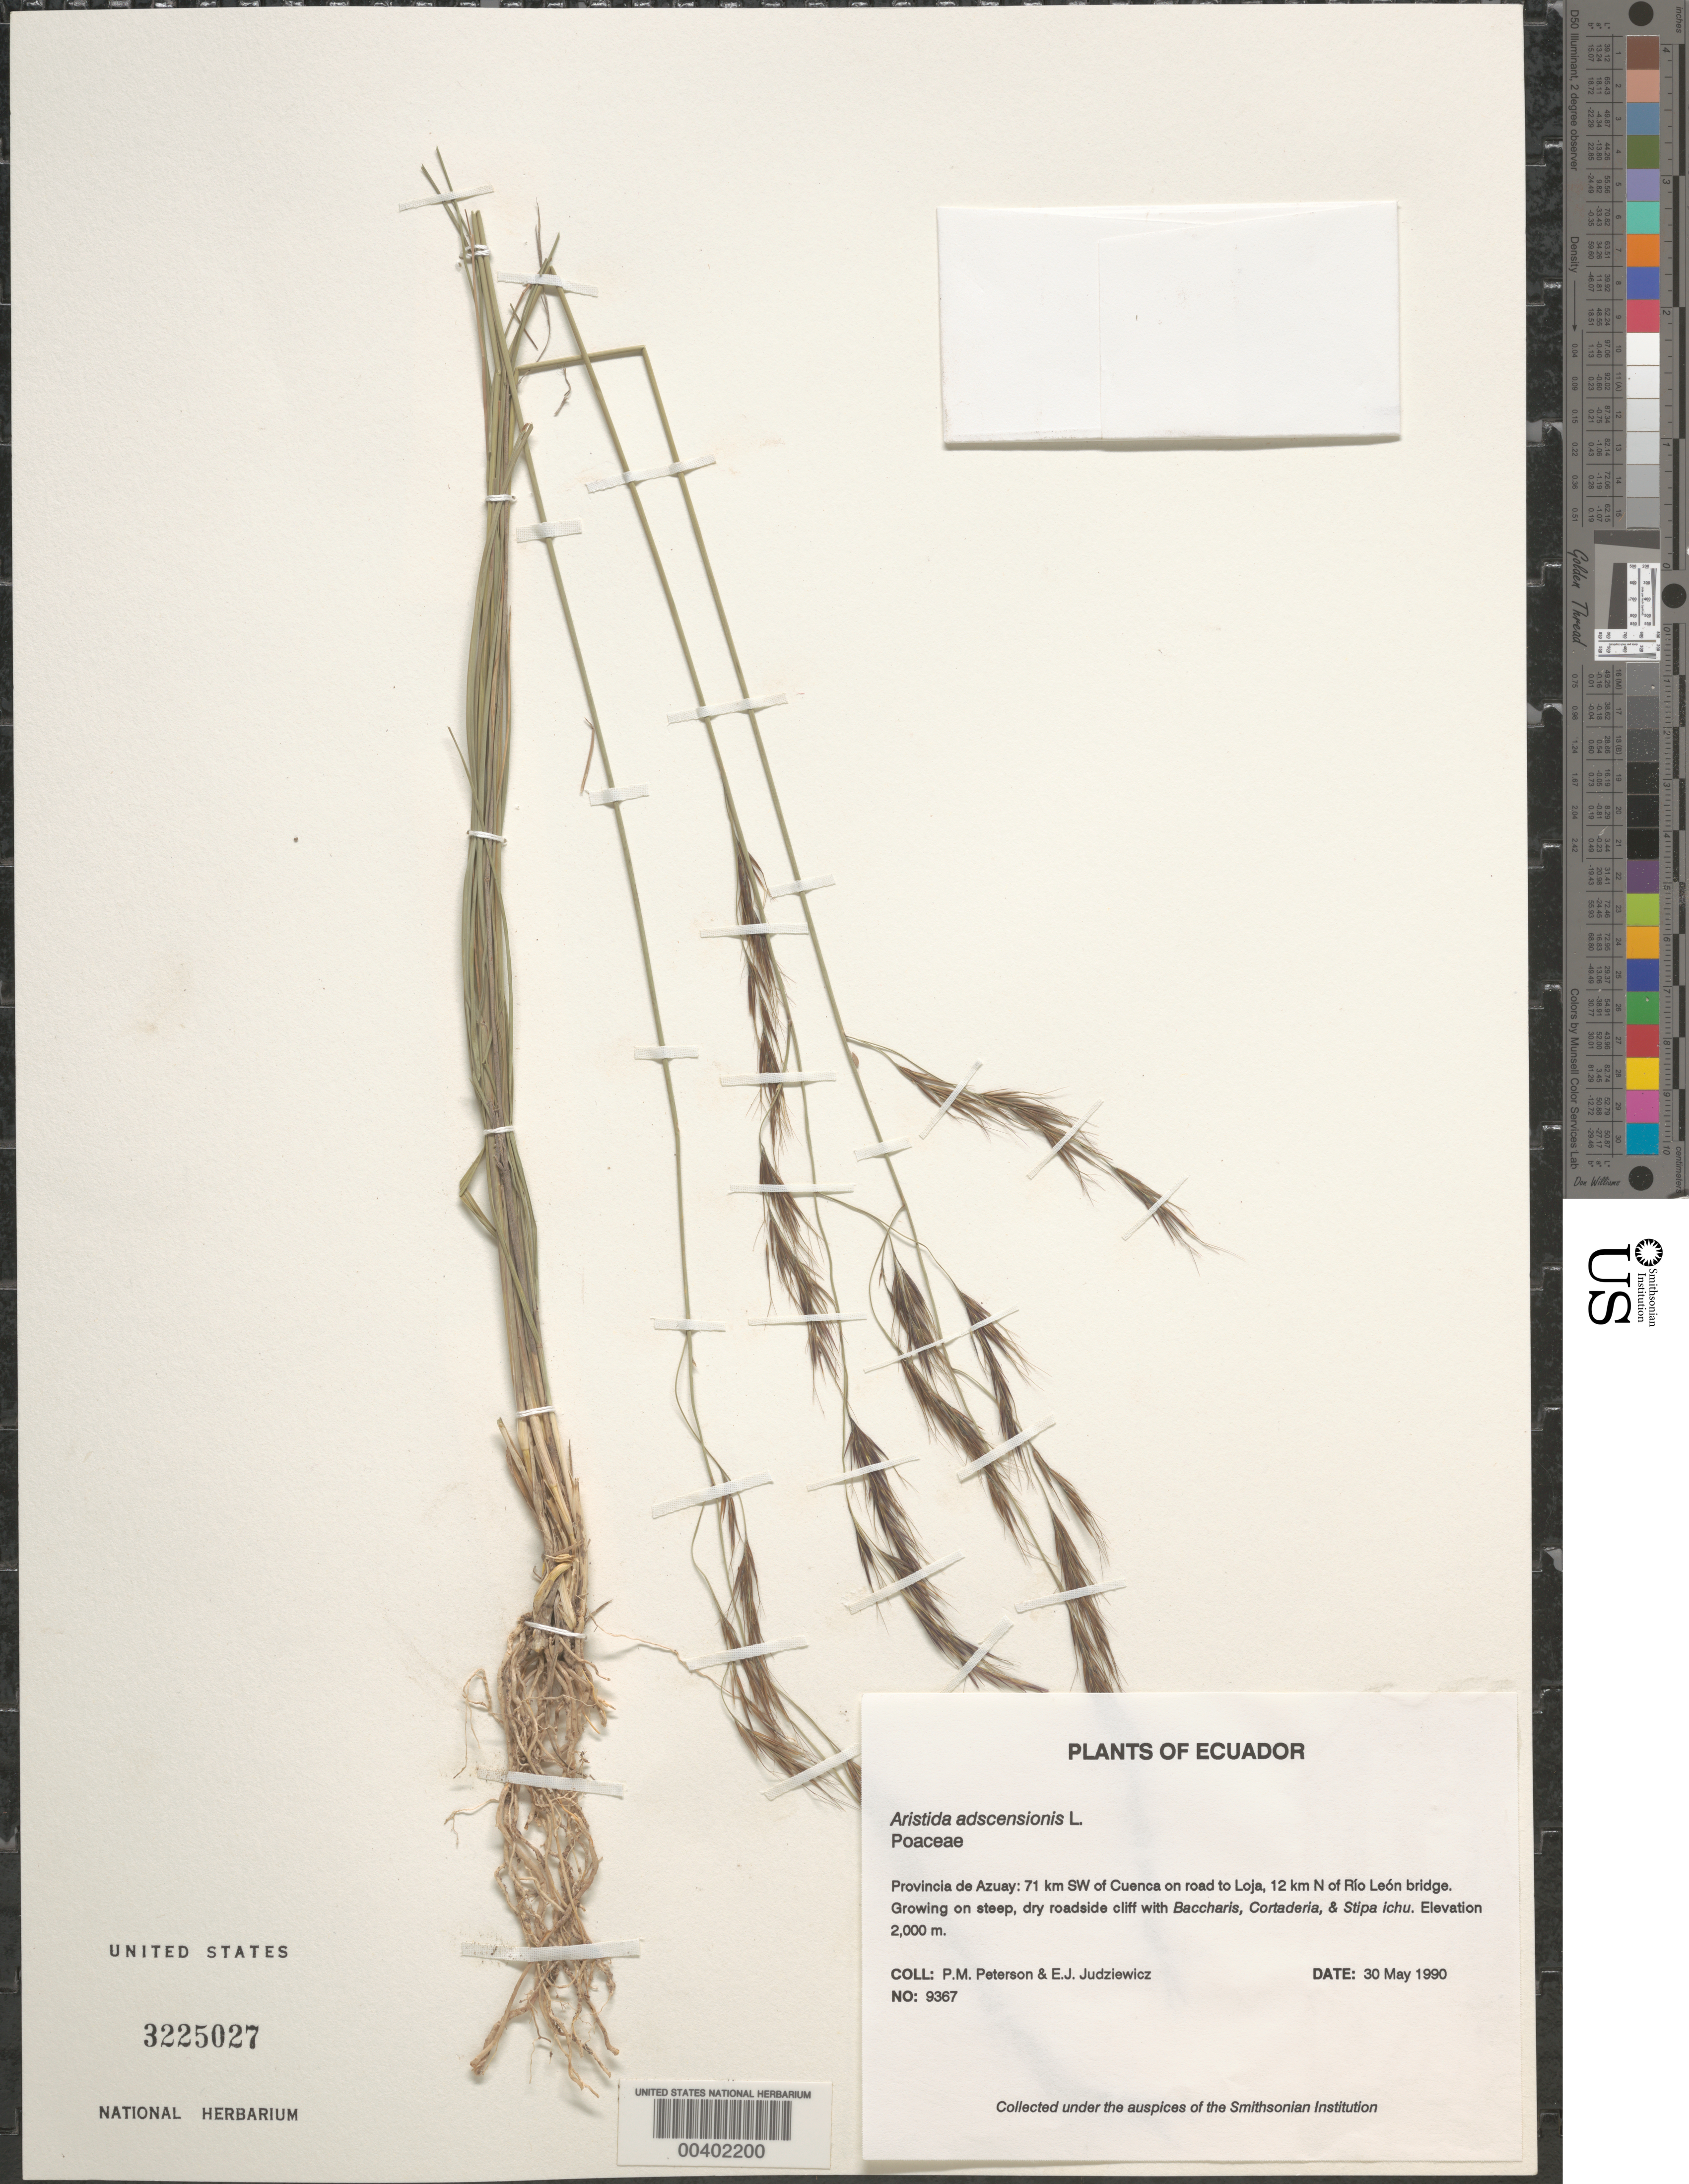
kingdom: Plantae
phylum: Tracheophyta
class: Liliopsida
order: Poales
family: Poaceae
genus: Aristida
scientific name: Aristida adscensionis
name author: L.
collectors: P. M. Peterson & E. J. Judziewicz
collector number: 09367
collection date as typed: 30 May 1990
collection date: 1990-05-30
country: Ecuador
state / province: Azuay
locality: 71 km SW ofCuenca on road to Loja, 12 km N of Río León bridge.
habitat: Growing on steep, dry roadside cliff with Baccharis, Cortaderia, & Stipa ichu.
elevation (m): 2000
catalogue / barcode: US 3225027